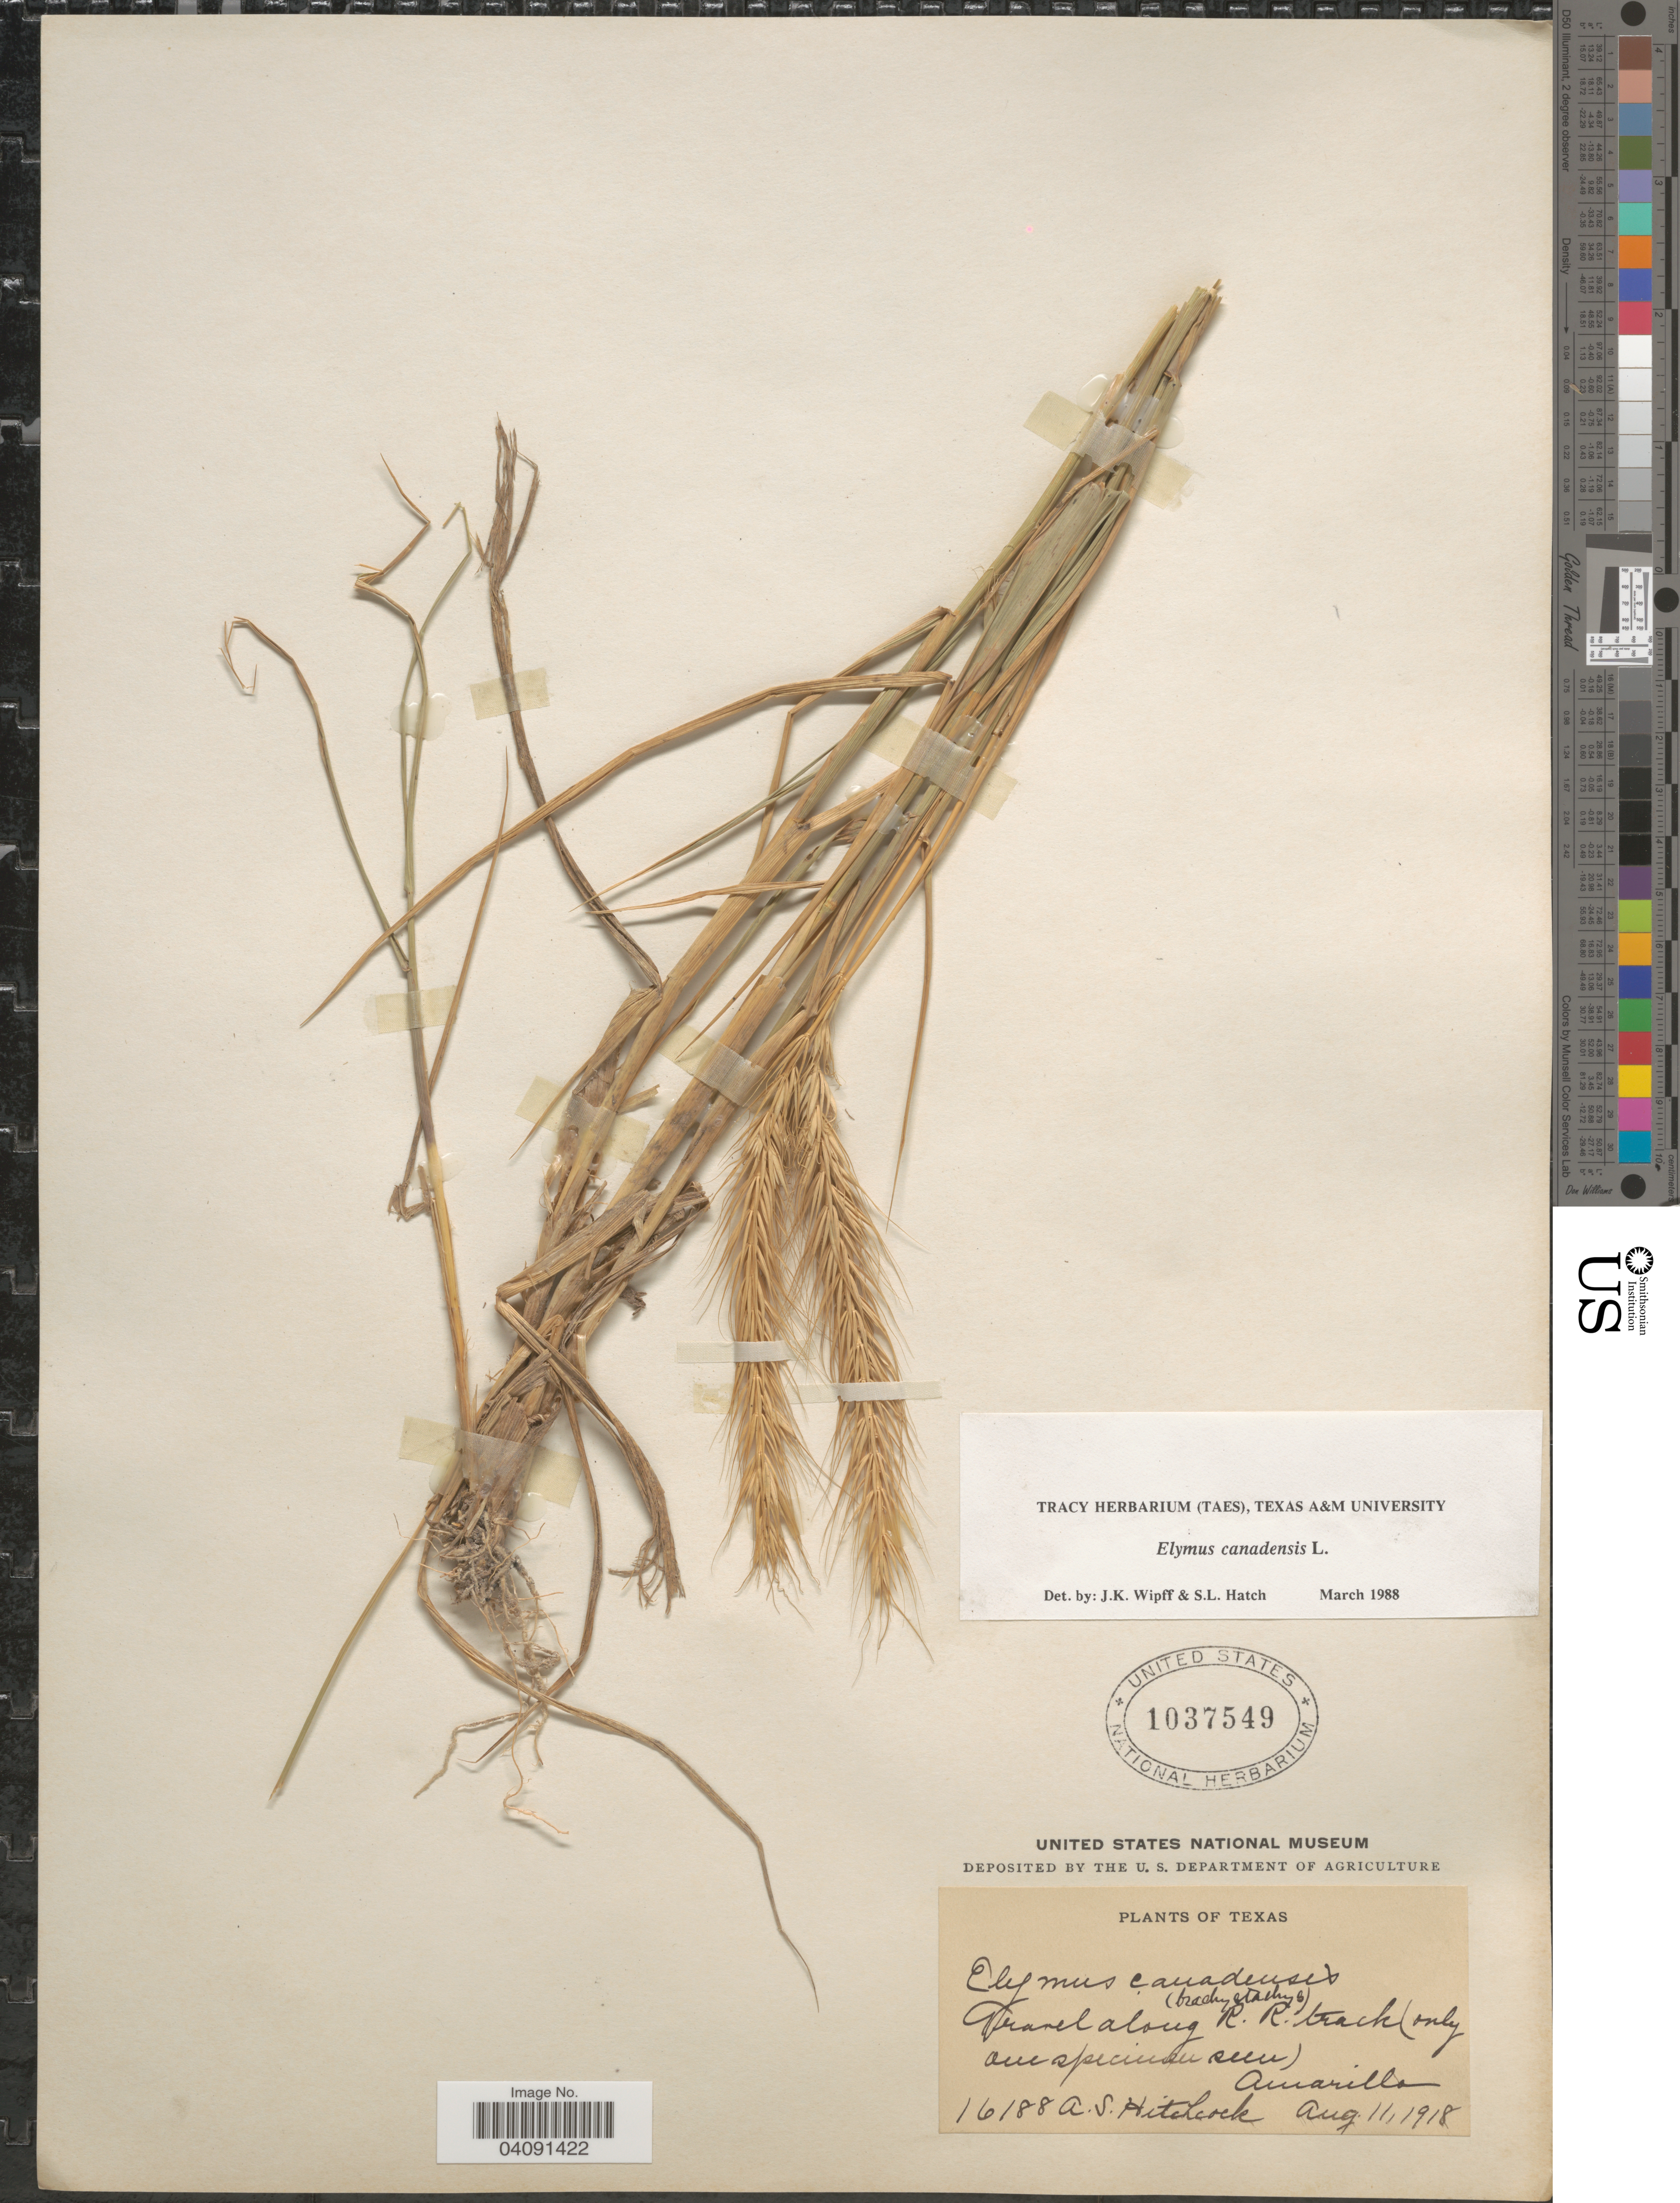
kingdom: Plantae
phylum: Tracheophyta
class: Liliopsida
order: Poales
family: Poaceae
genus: Elymus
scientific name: Elymus canadensis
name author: L.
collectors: A. S. Hitchcock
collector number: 16188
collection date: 1918-08-11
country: United States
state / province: Texas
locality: Gravel along R.R. track. Amarillo.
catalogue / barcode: US 1037549